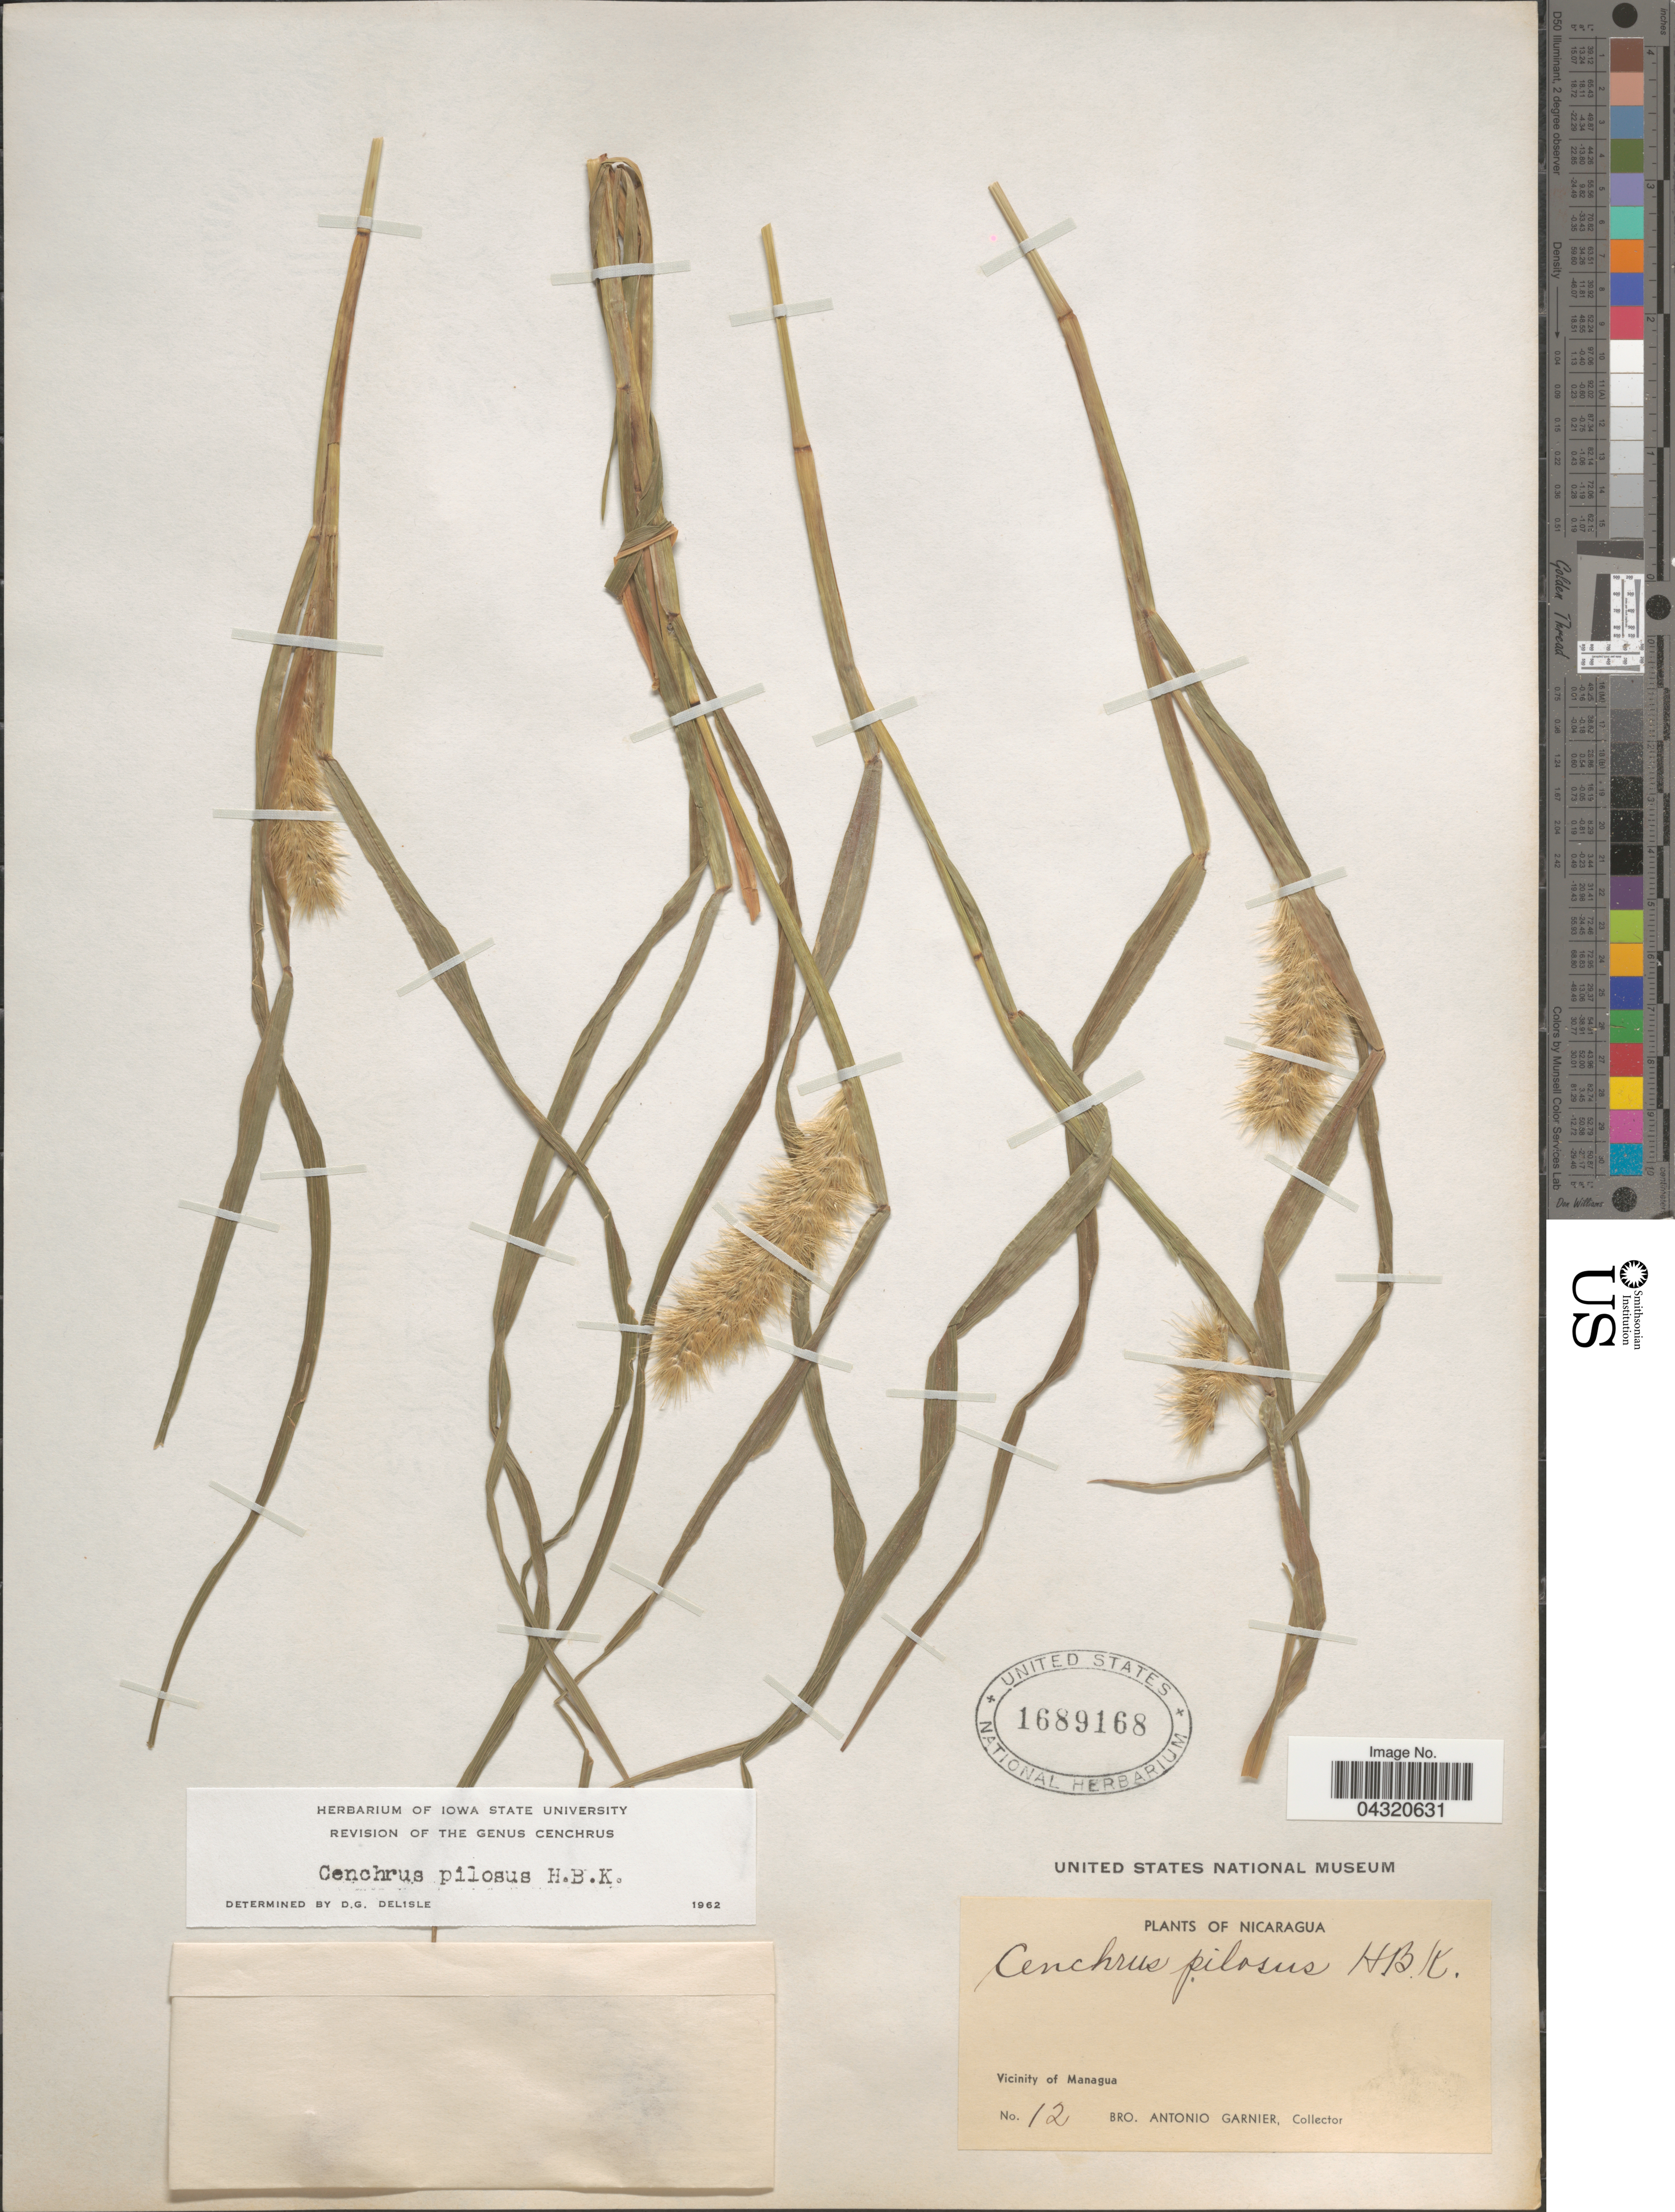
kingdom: Plantae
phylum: Tracheophyta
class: Liliopsida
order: Poales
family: Poaceae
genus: Cenchrus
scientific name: Cenchrus pilosus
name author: Kunth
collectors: Bro. A. Garnier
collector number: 12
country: Nicaragua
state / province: Managua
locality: Vicinity of Managua.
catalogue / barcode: US 1689168